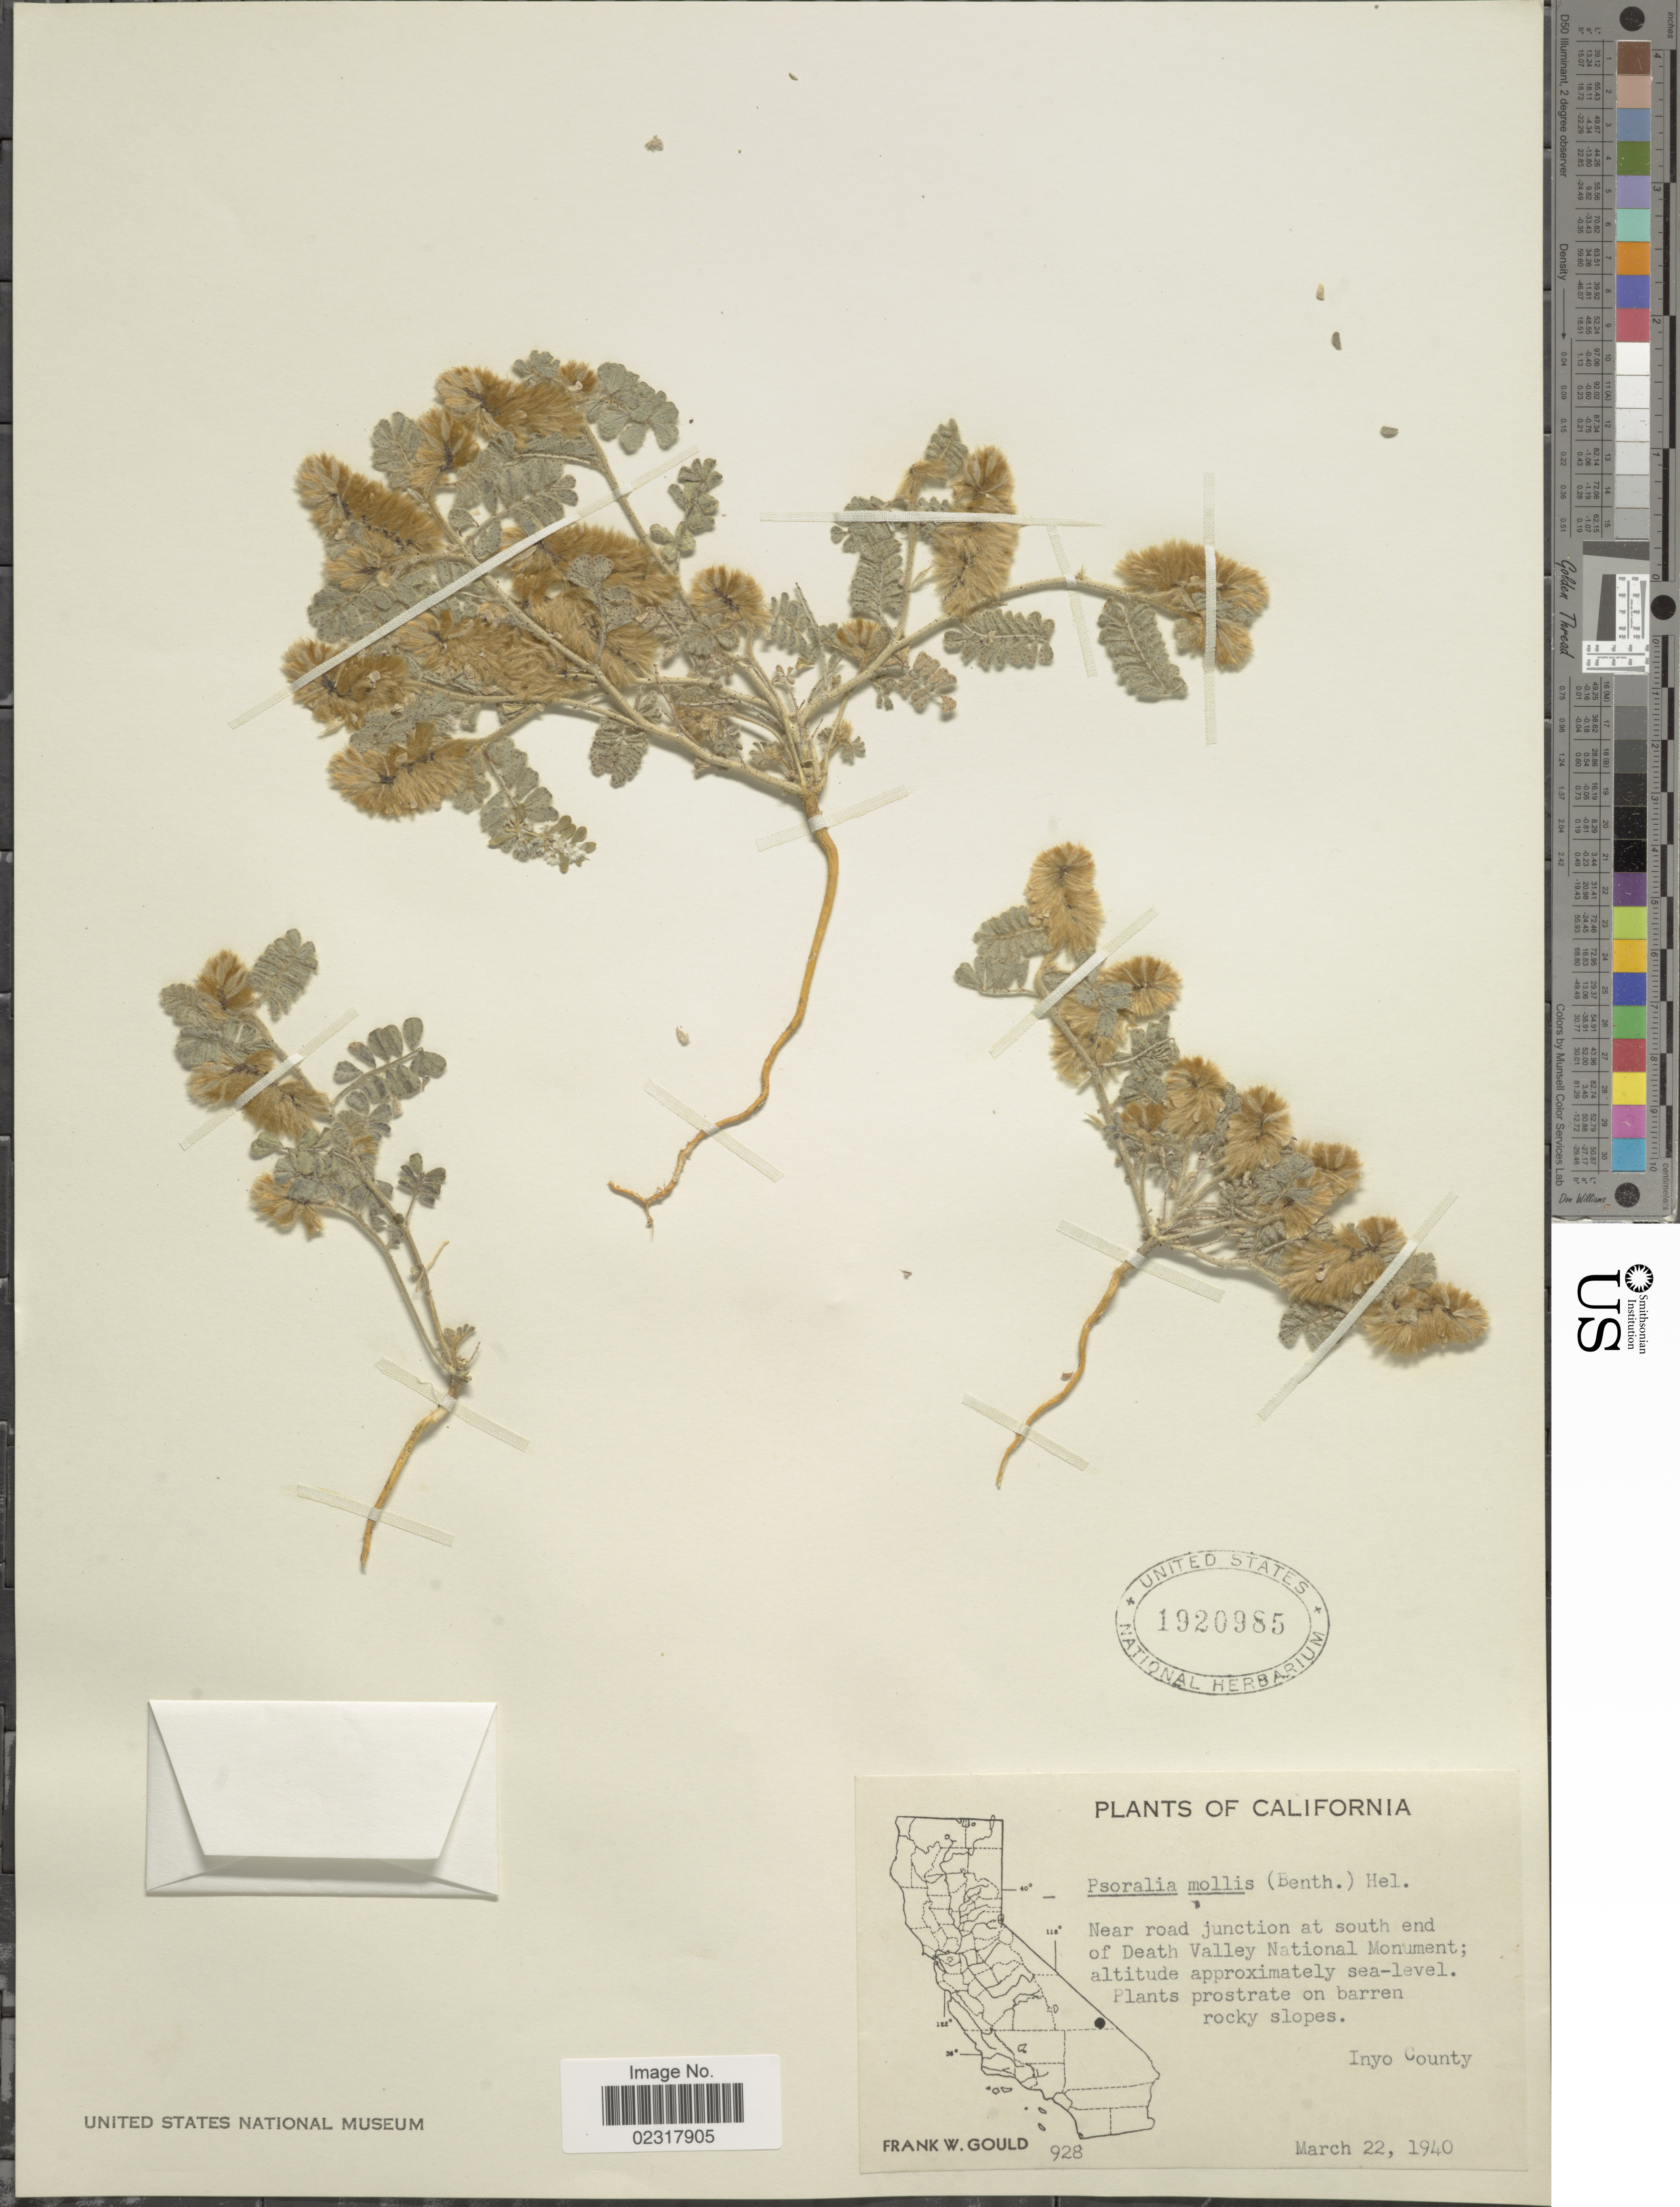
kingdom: Plantae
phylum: Tracheophyta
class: Magnoliopsida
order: Fabales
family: Fabaceae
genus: Dalea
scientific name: Dalea mollis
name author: Benth.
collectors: F. W. Gould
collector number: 928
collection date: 1940-03-22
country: United States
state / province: California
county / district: Inyo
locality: Near road junction at south end of Death Valley National Monument. Inyo County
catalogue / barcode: US 1920985